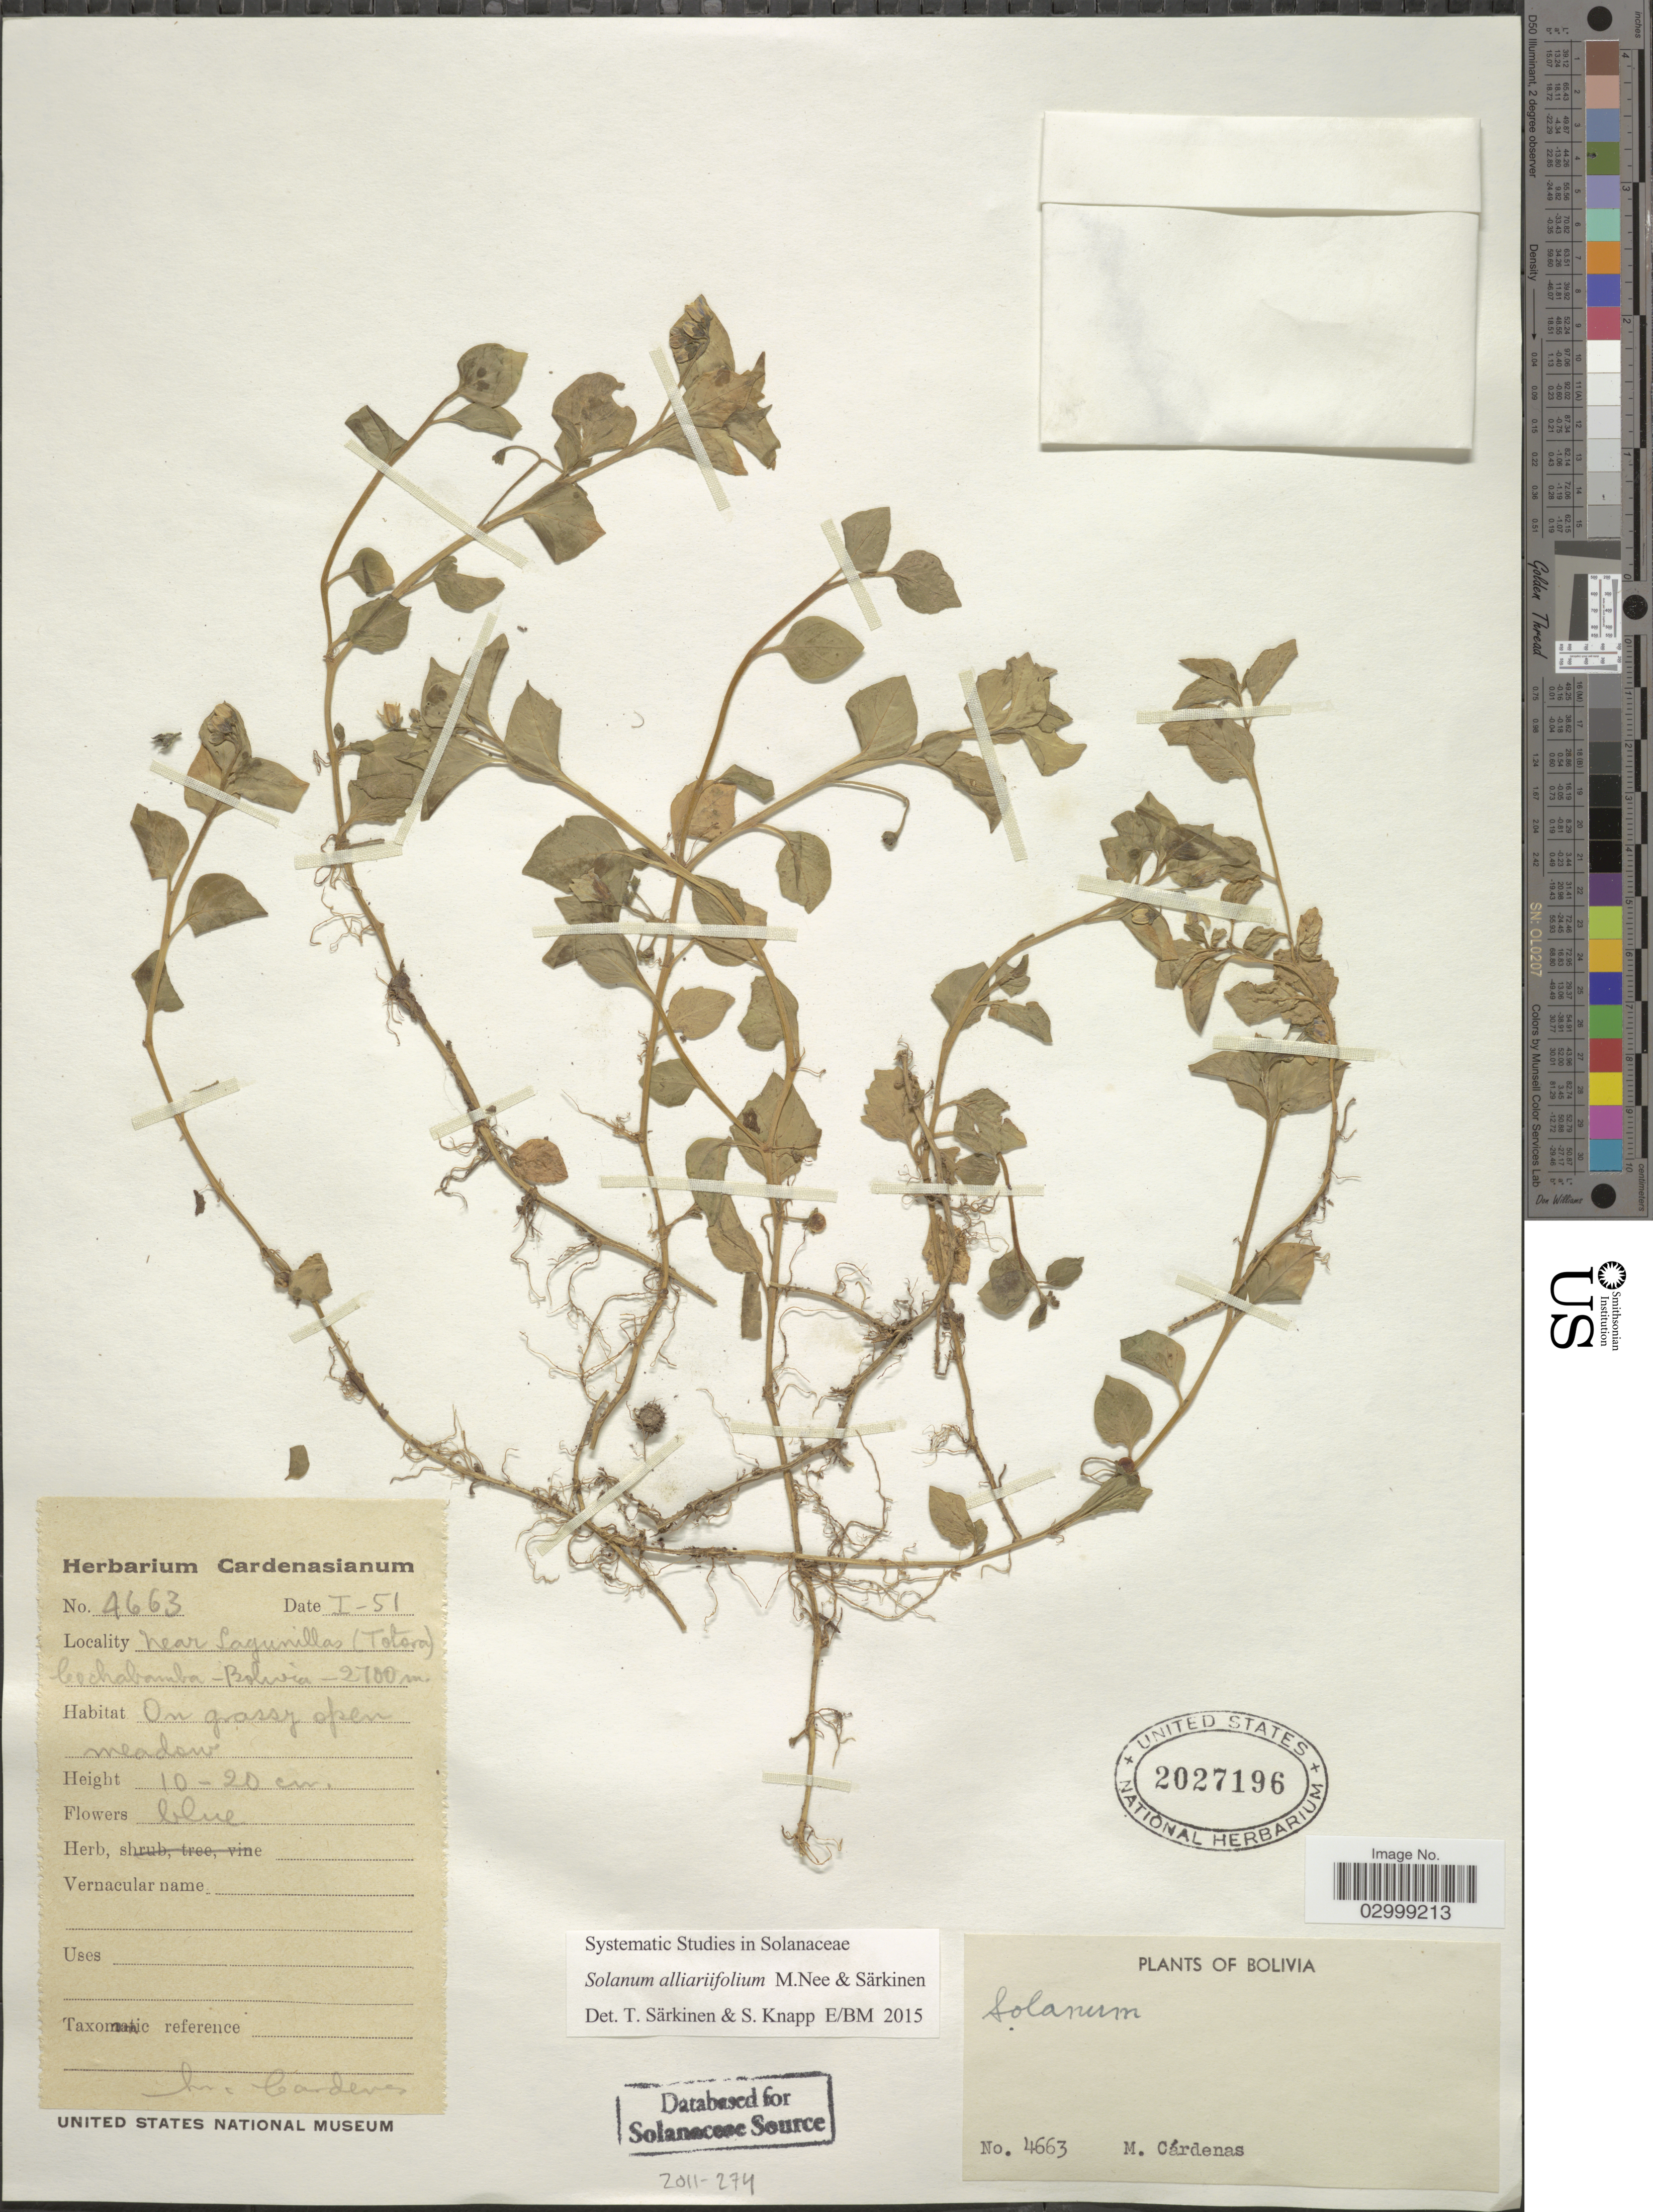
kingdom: Plantae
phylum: Tracheophyta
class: Magnoliopsida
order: Solanales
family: Solanaceae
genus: Solanum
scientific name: Solanum alliariifolium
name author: M. Nee & Särkinen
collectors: M. Cárdenas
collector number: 4663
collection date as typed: Transcribed d/m/y: /1/51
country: Bolivia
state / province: Cochabamba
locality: Near Lagunillas (Totora).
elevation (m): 2700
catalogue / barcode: US 2027196